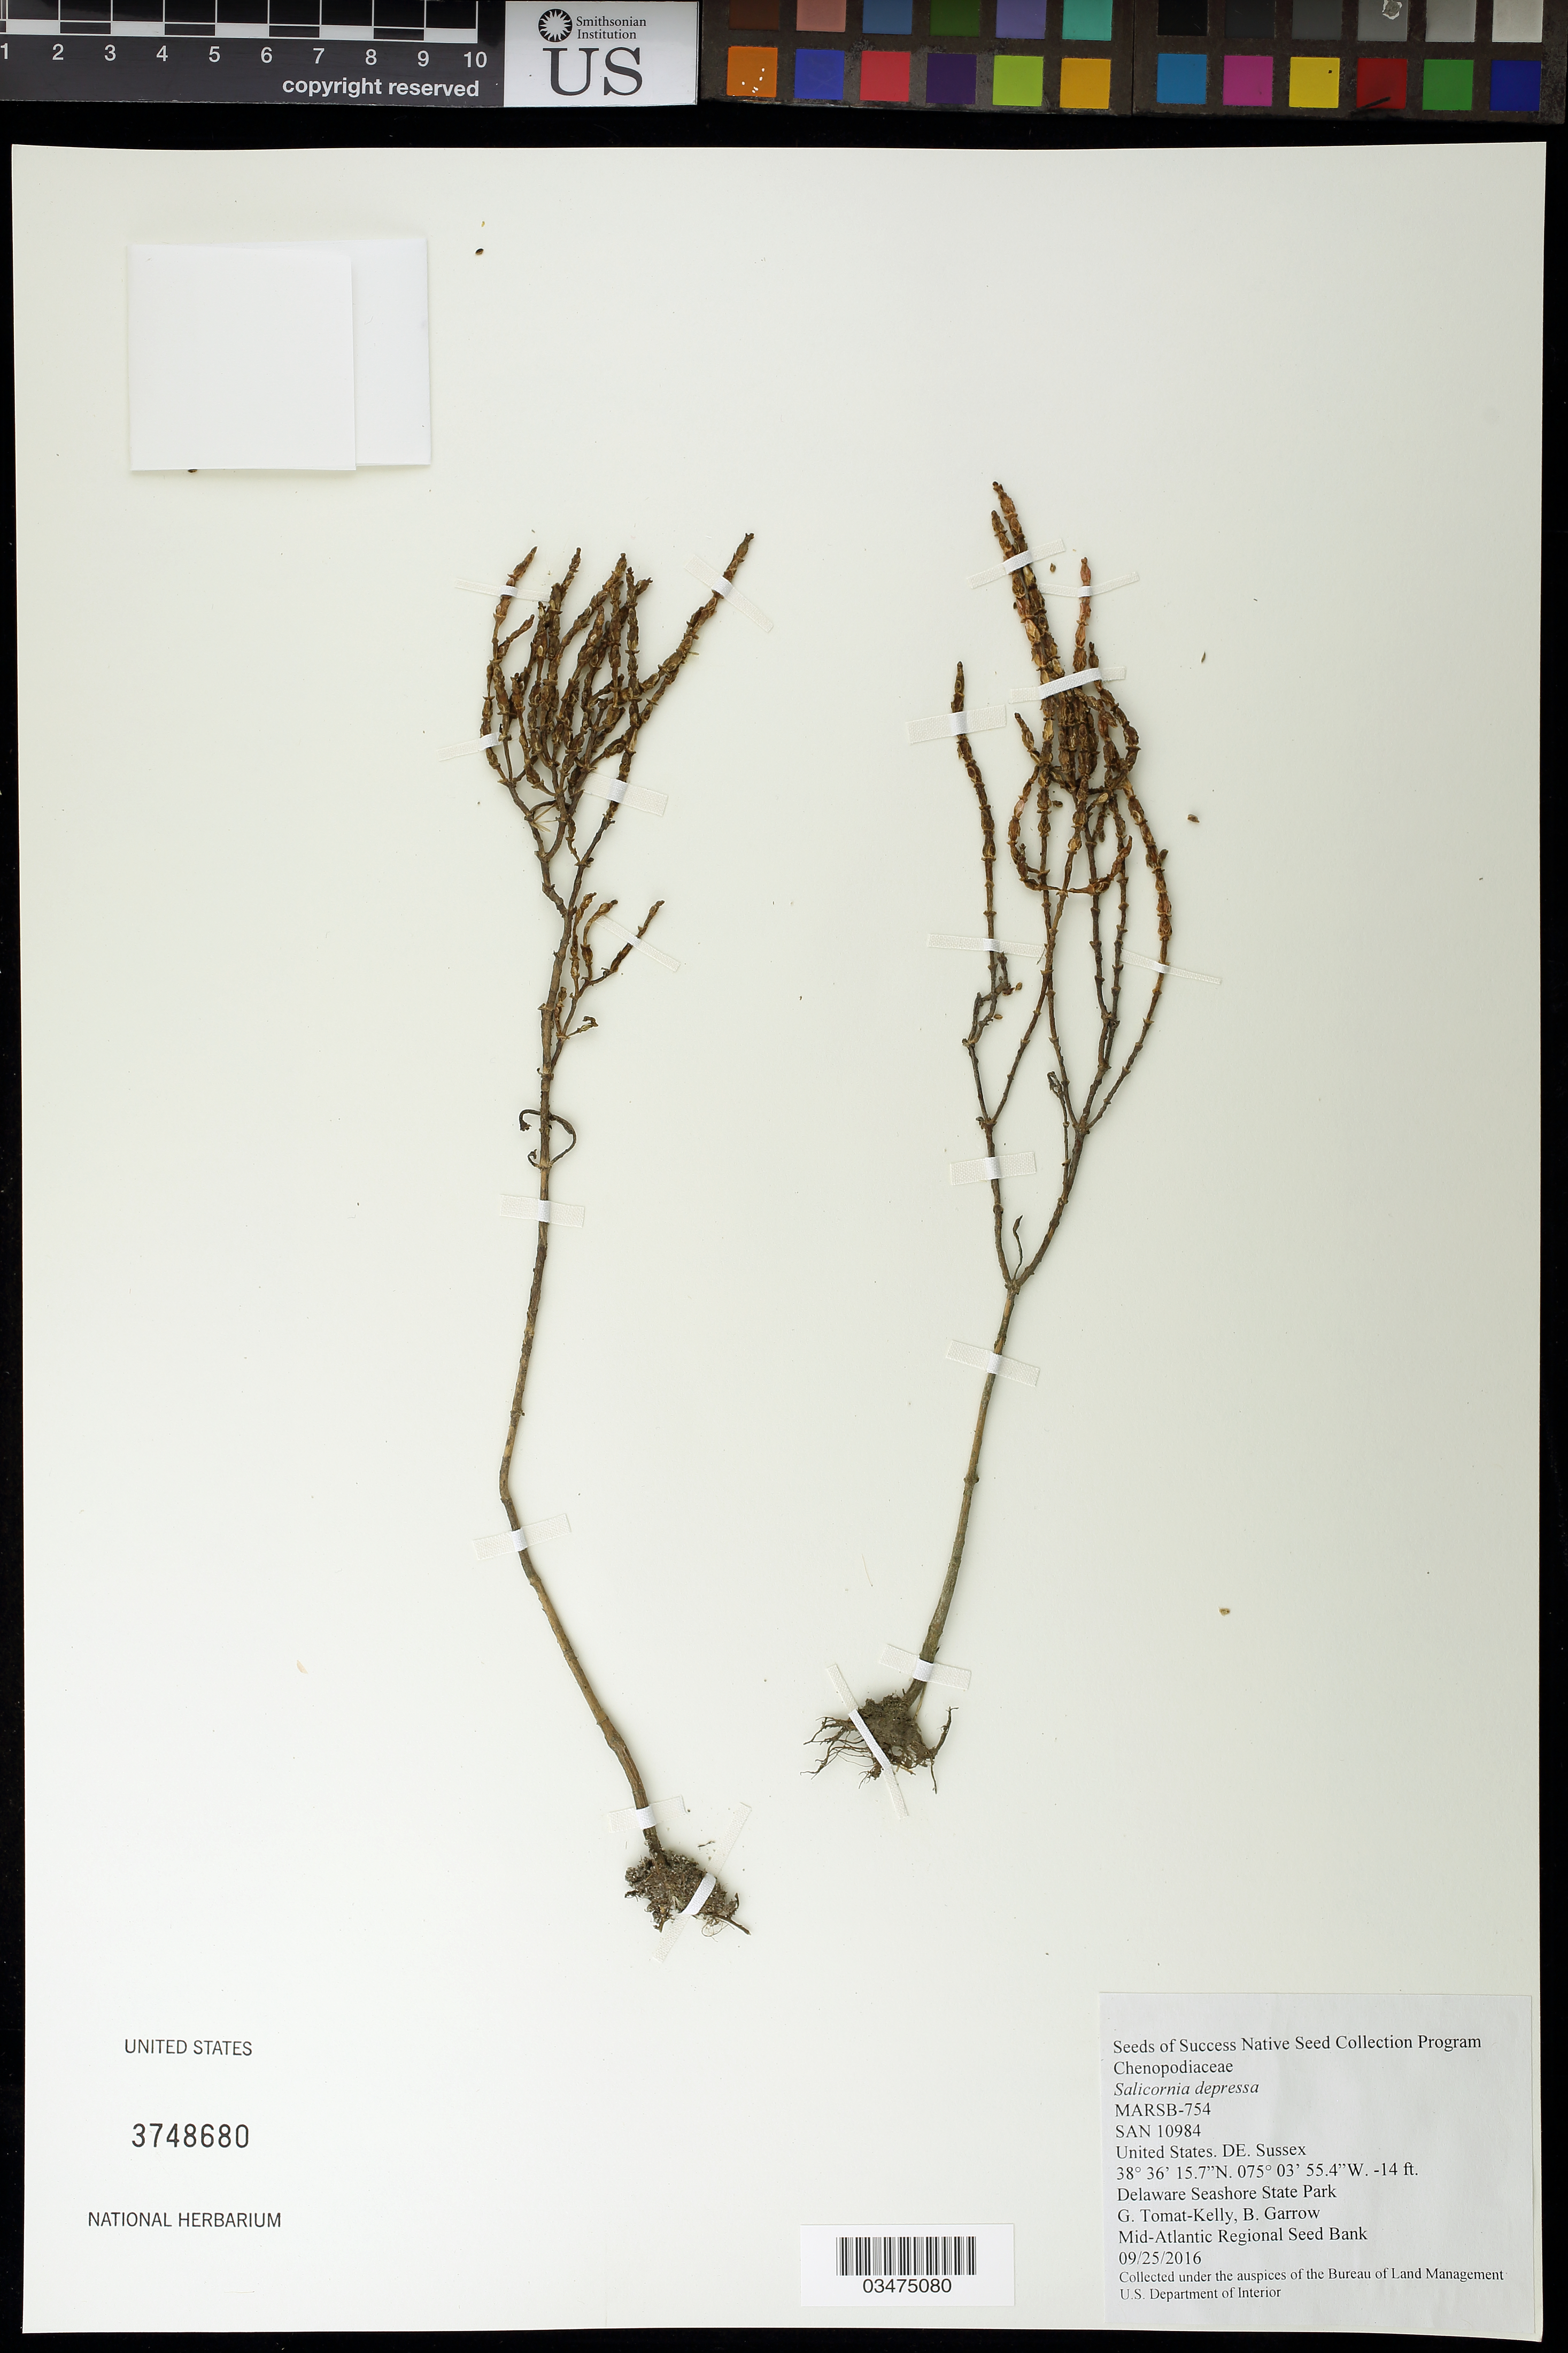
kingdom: Plantae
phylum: Tracheophyta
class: Magnoliopsida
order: Caryophyllales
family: Amaranthaceae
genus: Salicornia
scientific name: Salicornia depressa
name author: Standl.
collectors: G. Tomat-Kelly & B. Garrow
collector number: MARSB-754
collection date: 2016-09-25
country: United States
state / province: Delaware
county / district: Sussex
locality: Delaware Seashore State Park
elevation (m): -4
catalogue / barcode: US 3748680